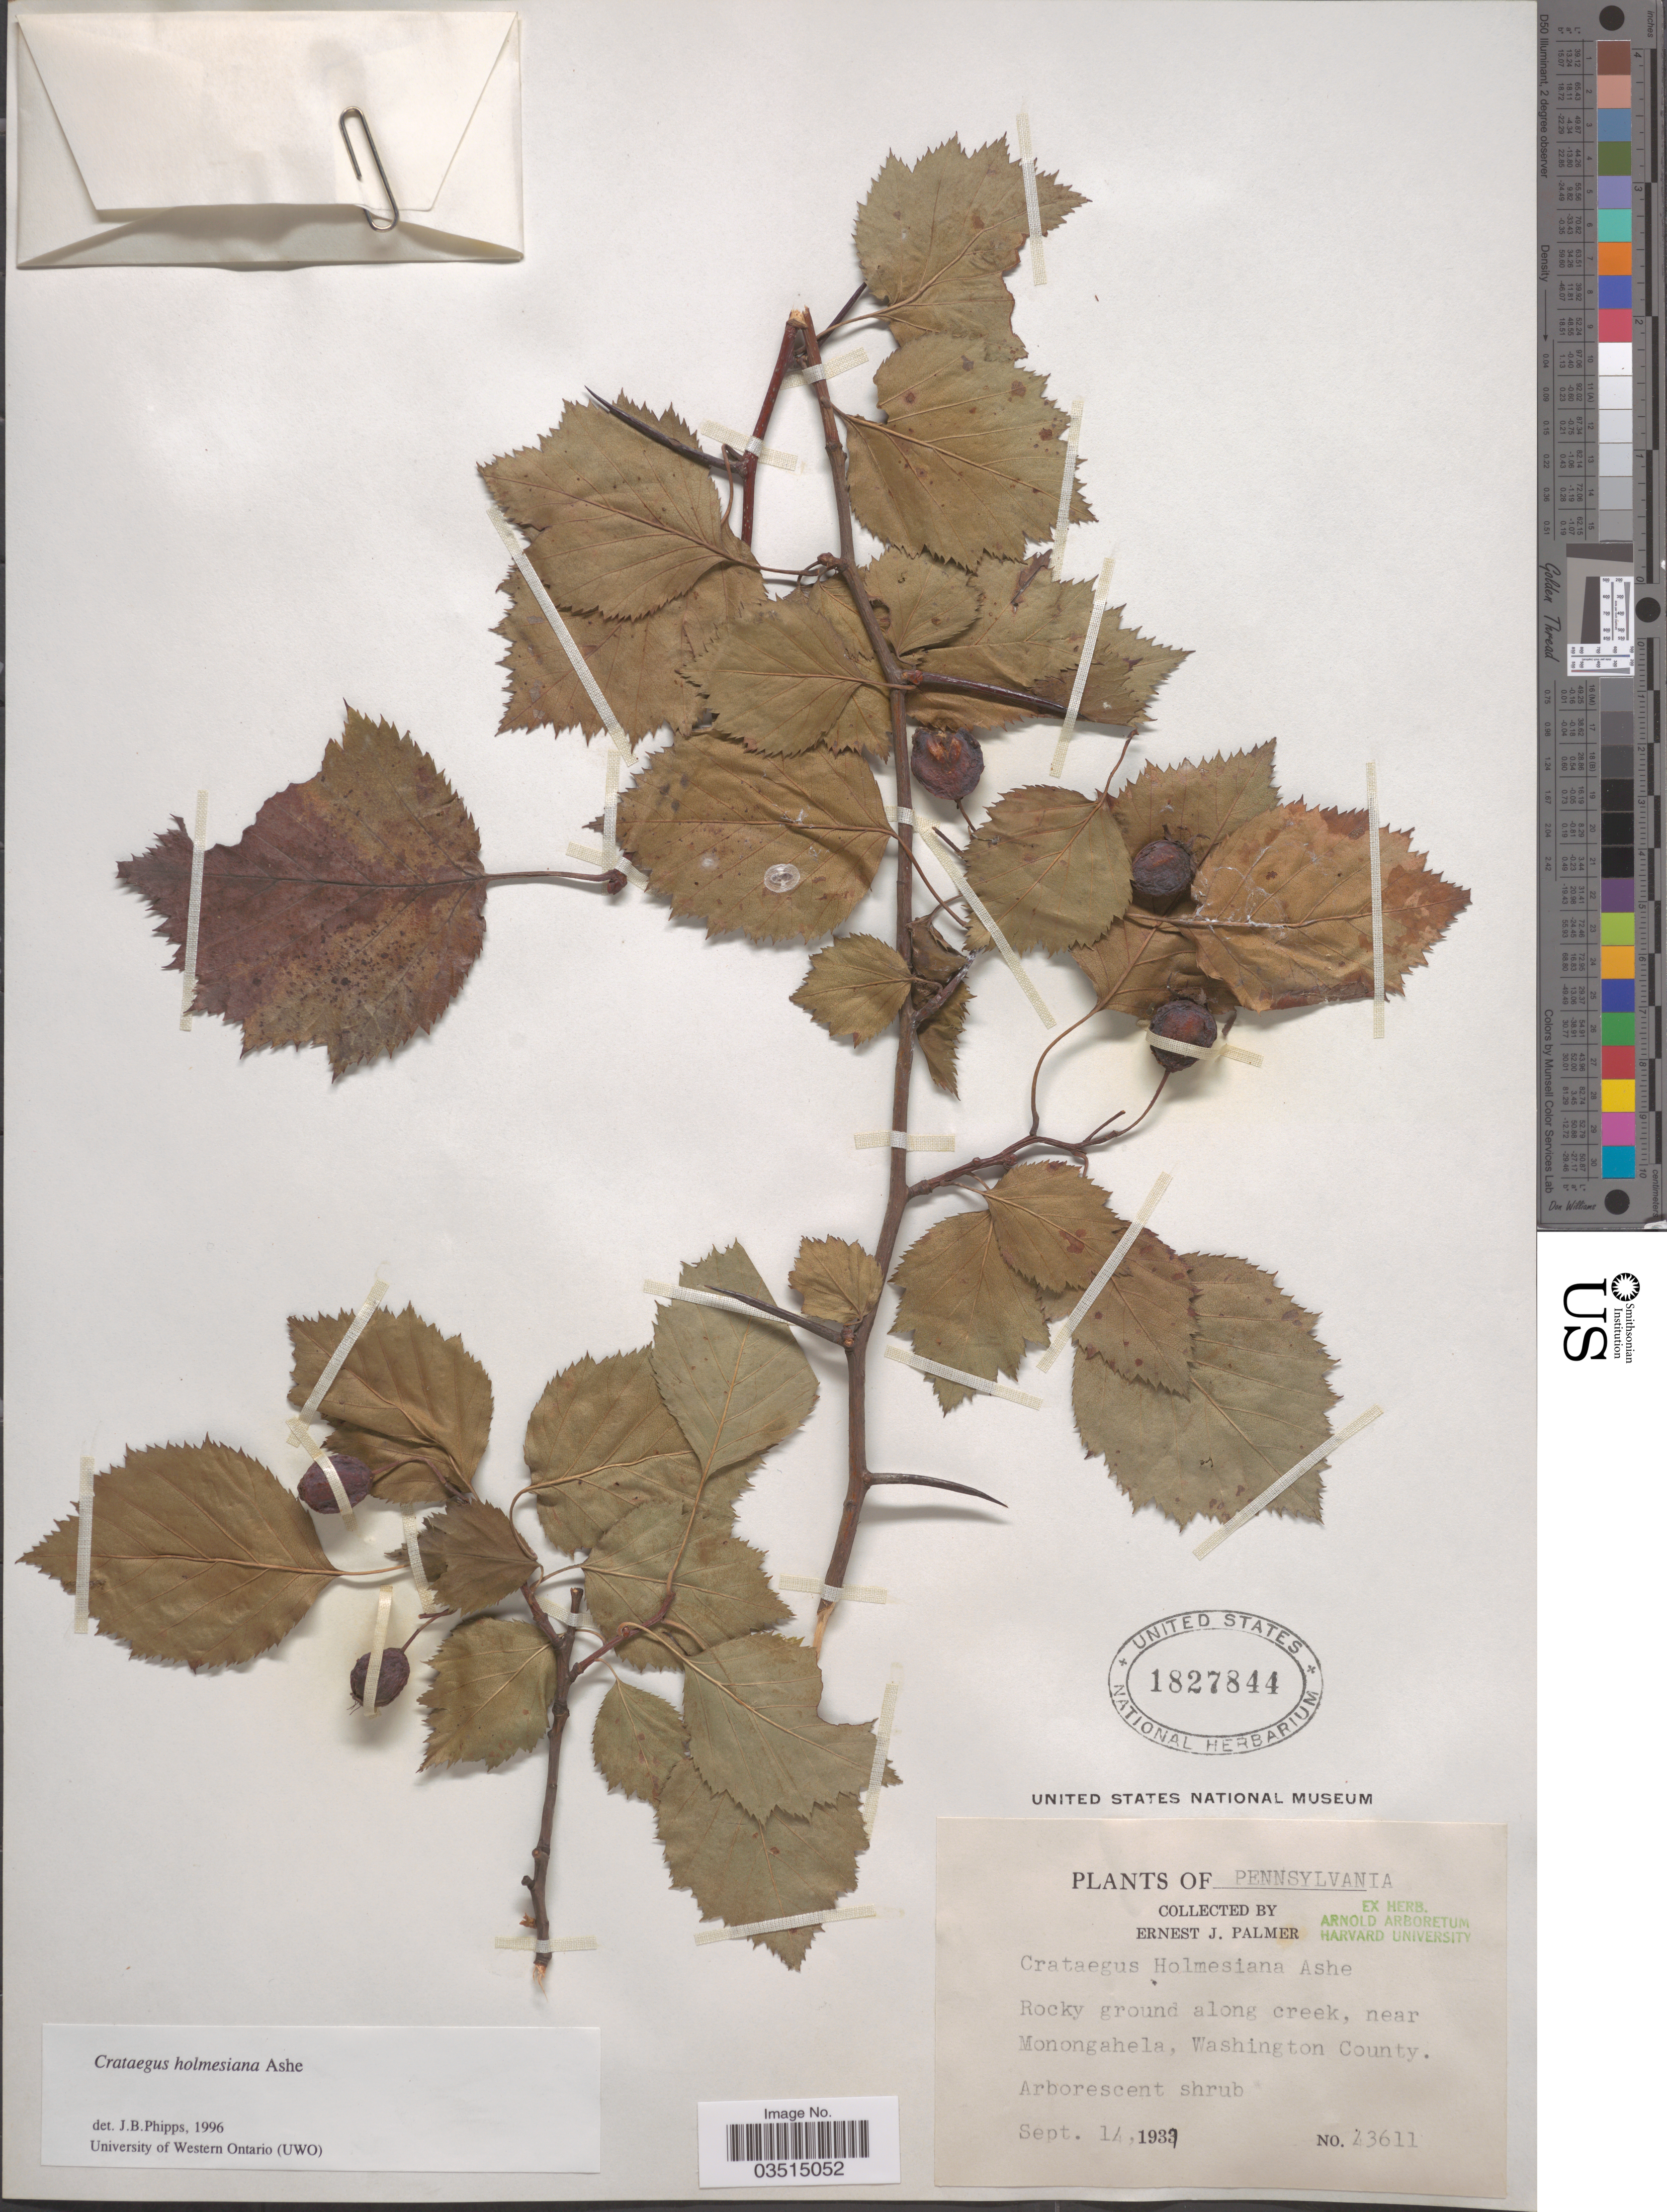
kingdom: Plantae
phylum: Tracheophyta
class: Magnoliopsida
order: Rosales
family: Rosaceae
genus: Crataegus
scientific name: Crataegus holmesiana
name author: Ashe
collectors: E. J. Palmer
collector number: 43611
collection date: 1933-09-14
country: United States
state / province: Pennsylvania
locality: Near Monongahela, Washington County.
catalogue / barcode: US 1827844